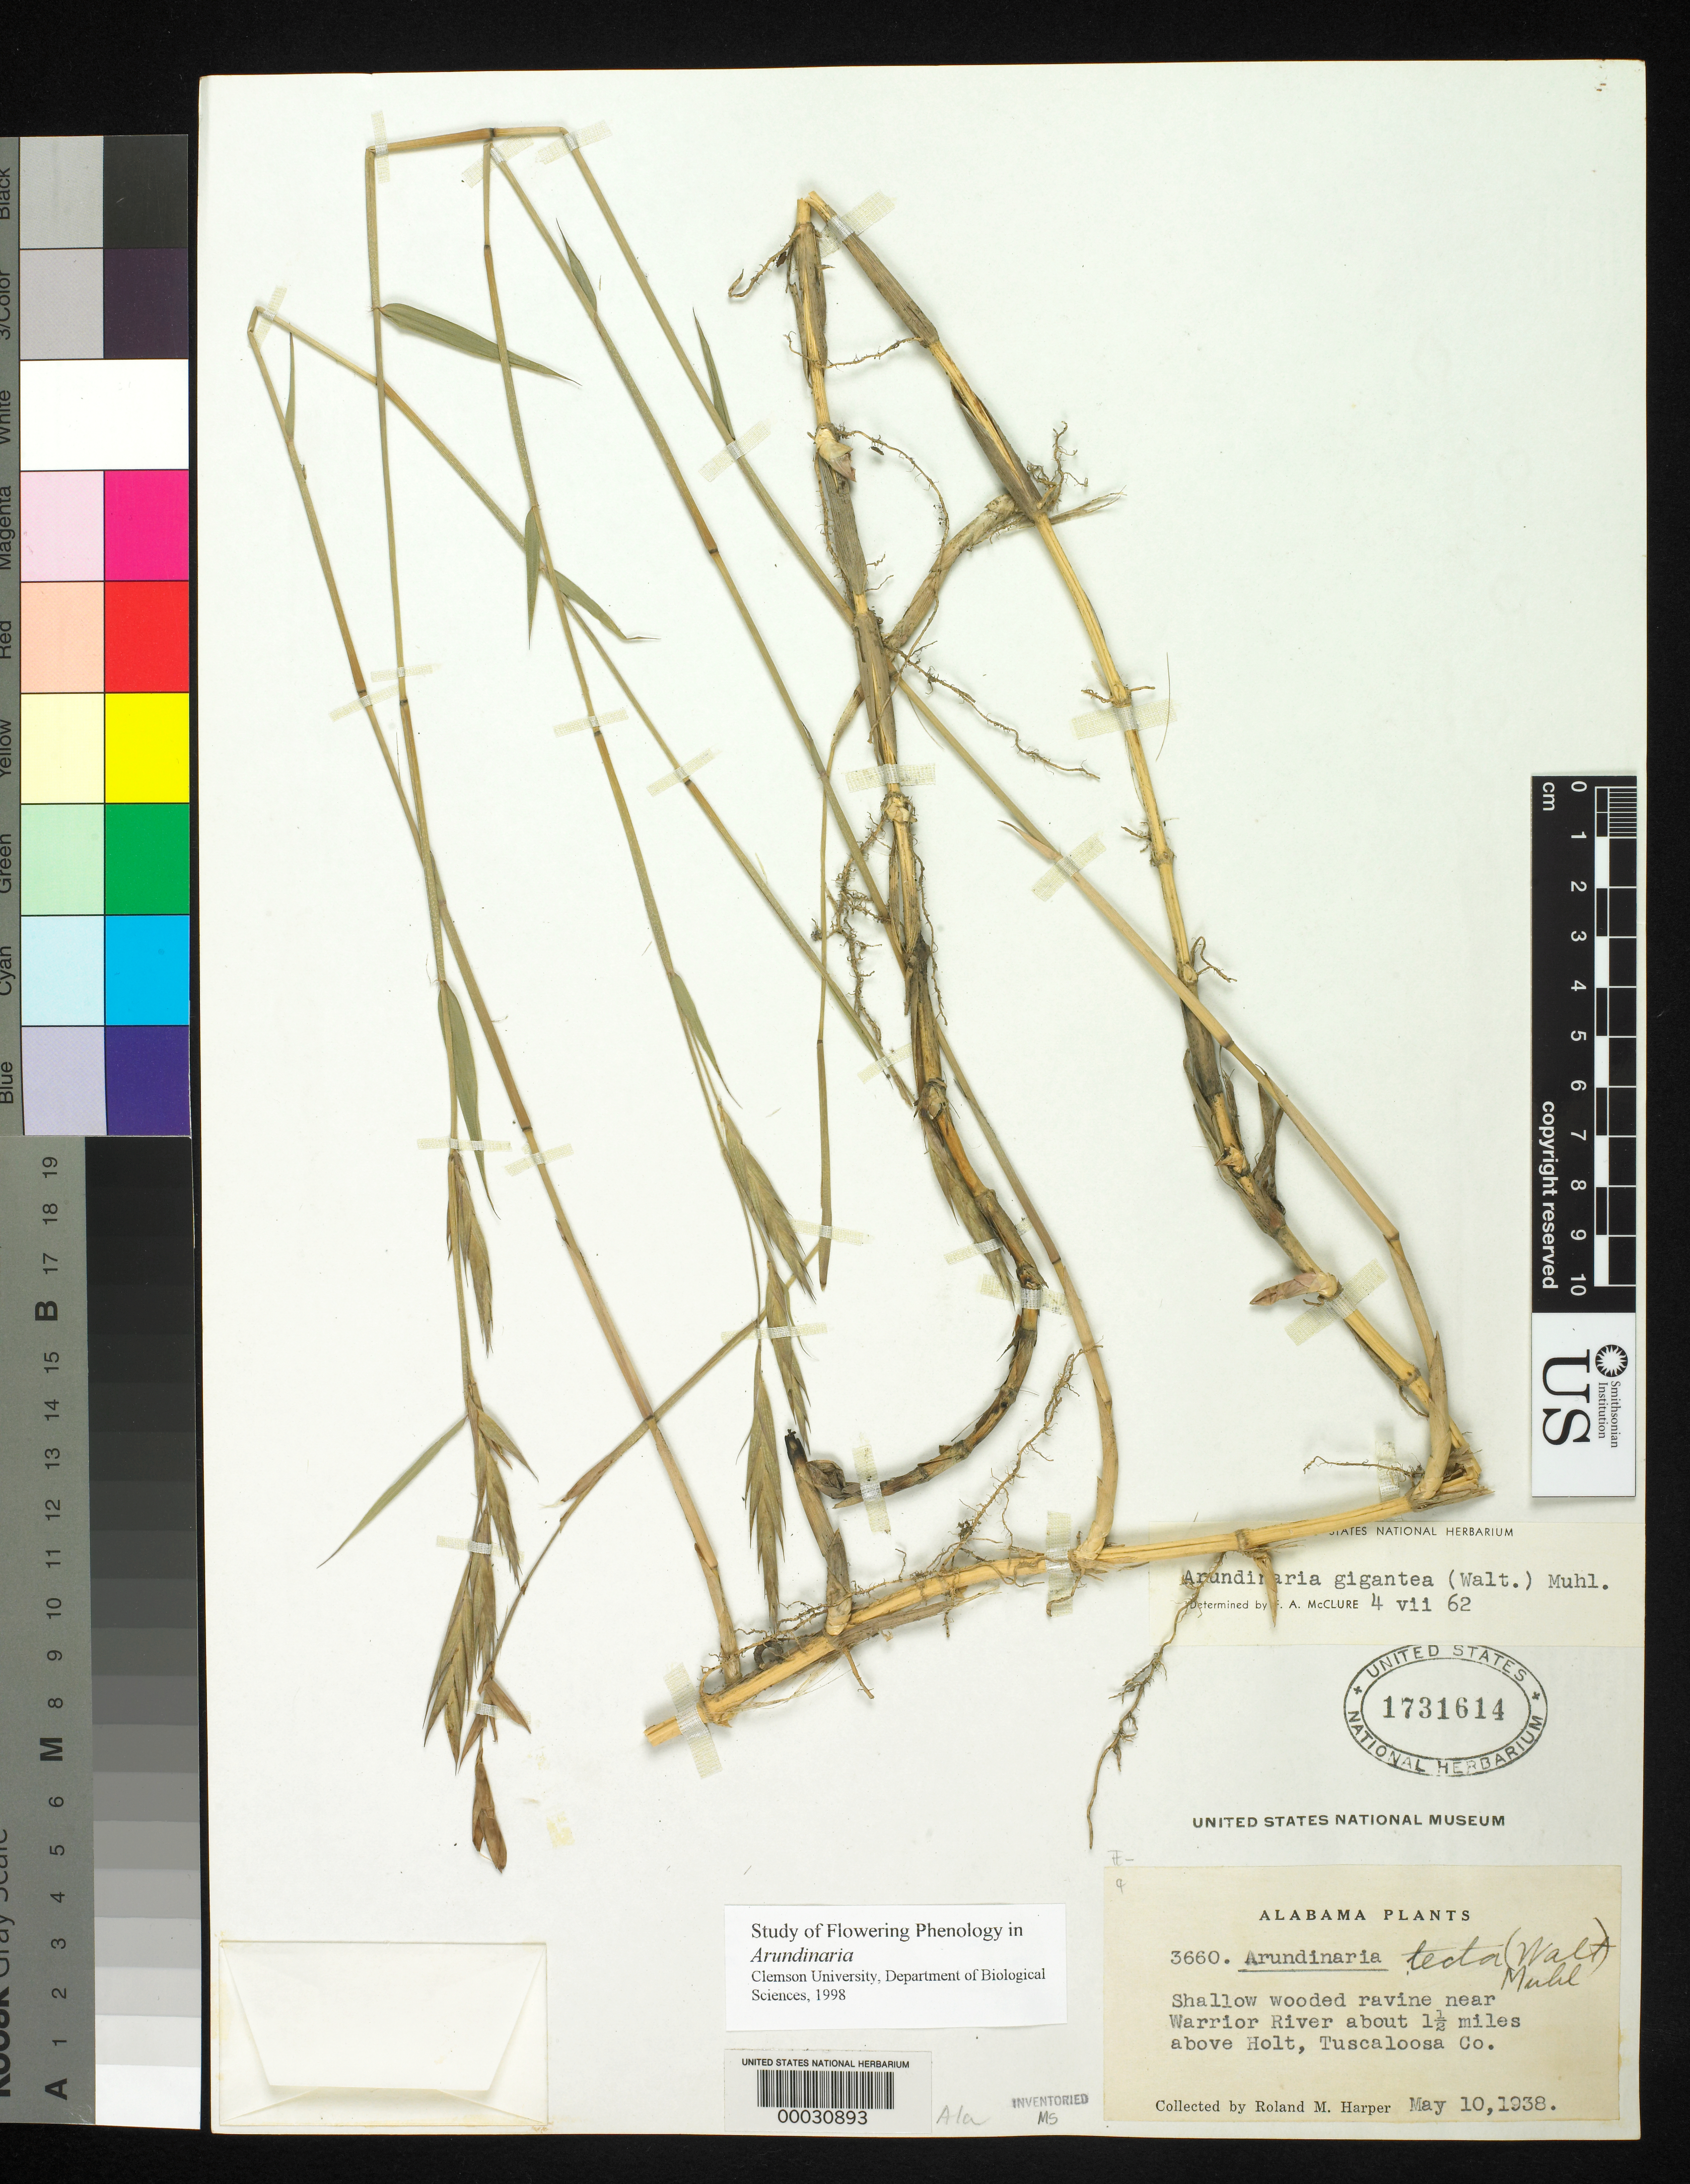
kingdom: Plantae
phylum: Tracheophyta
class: Liliopsida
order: Poales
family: Poaceae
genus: Arundinaria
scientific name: Arundinaria gigantea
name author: (Walter) Muhl.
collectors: R. M. Harper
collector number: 3660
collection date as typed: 10 May 1938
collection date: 1938-05-10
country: United States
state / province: Alabama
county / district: Tuscaloosa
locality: Warrior river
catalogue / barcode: US 1731614